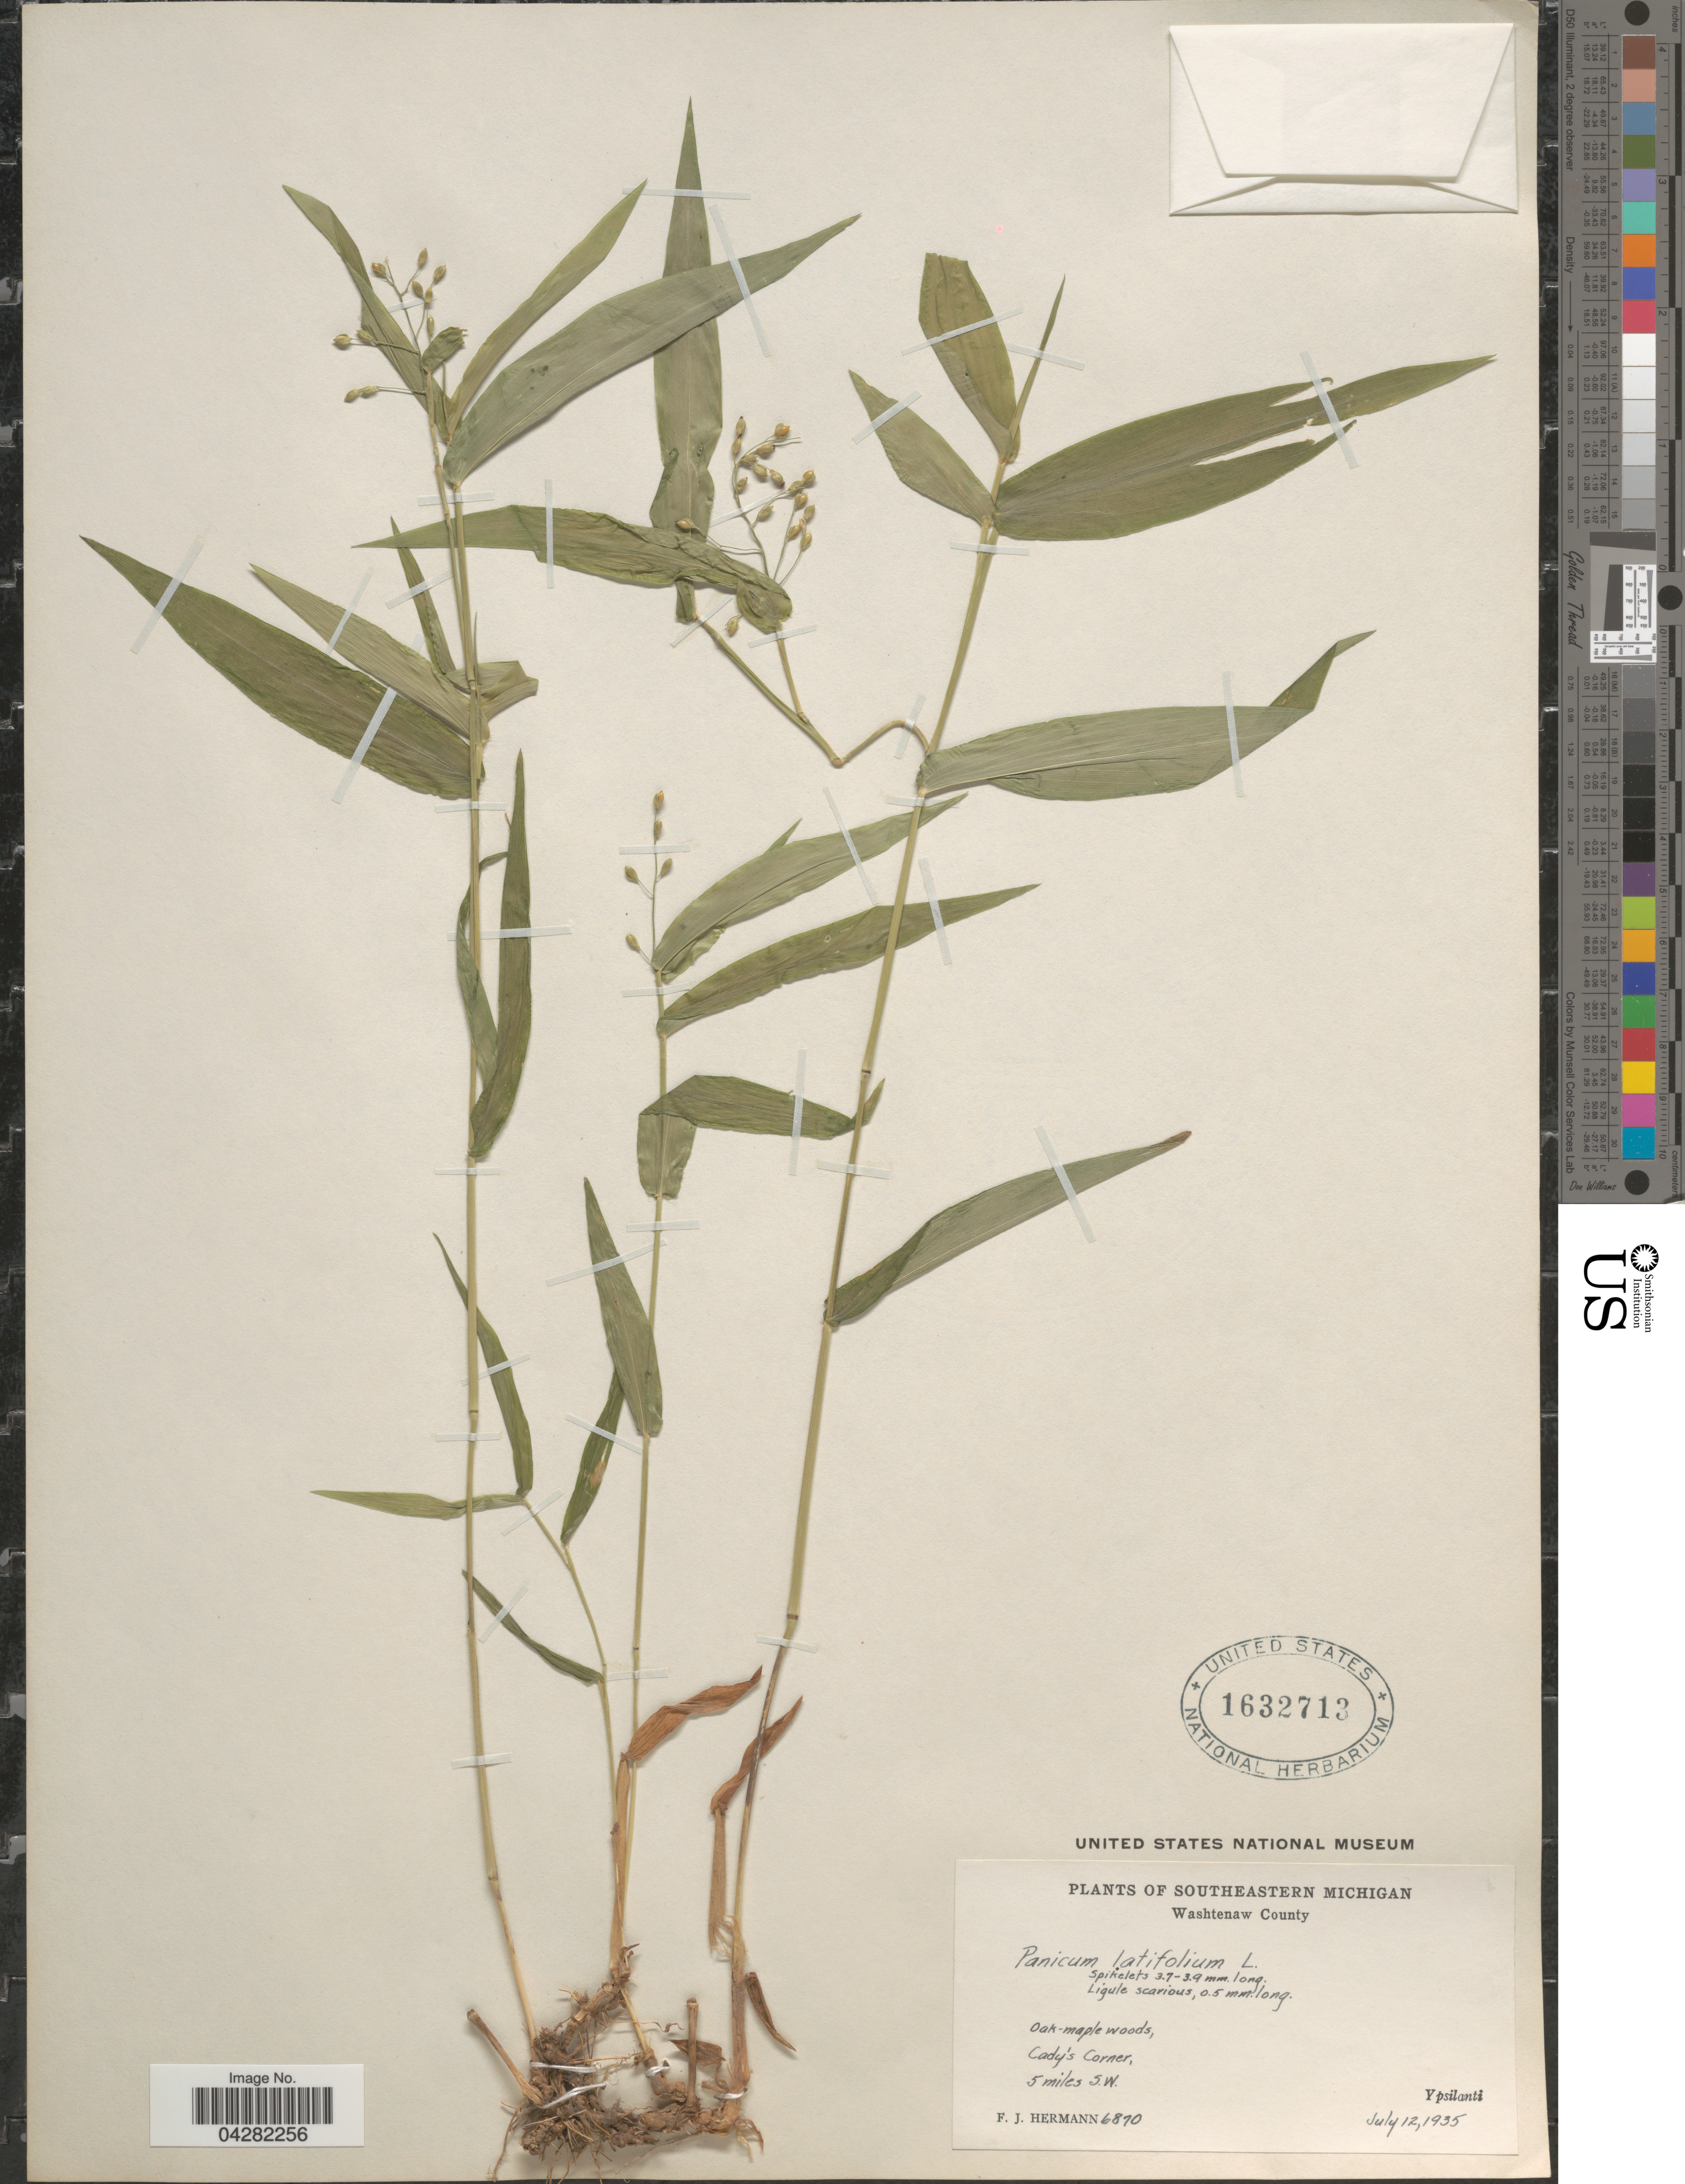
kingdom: Plantae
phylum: Tracheophyta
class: Liliopsida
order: Poales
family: Poaceae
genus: Dichanthelium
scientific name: Dichanthelium laxiflorum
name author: (Lam.) Gould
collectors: F. J. Hermann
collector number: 6870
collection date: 1935-07-12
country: United States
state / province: Michigan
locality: Southeastern Michigan. Washtenaw County. Oak-maple woods, Cady's Corner, 5 miles S.W. Upsilanti.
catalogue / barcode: US 1632713